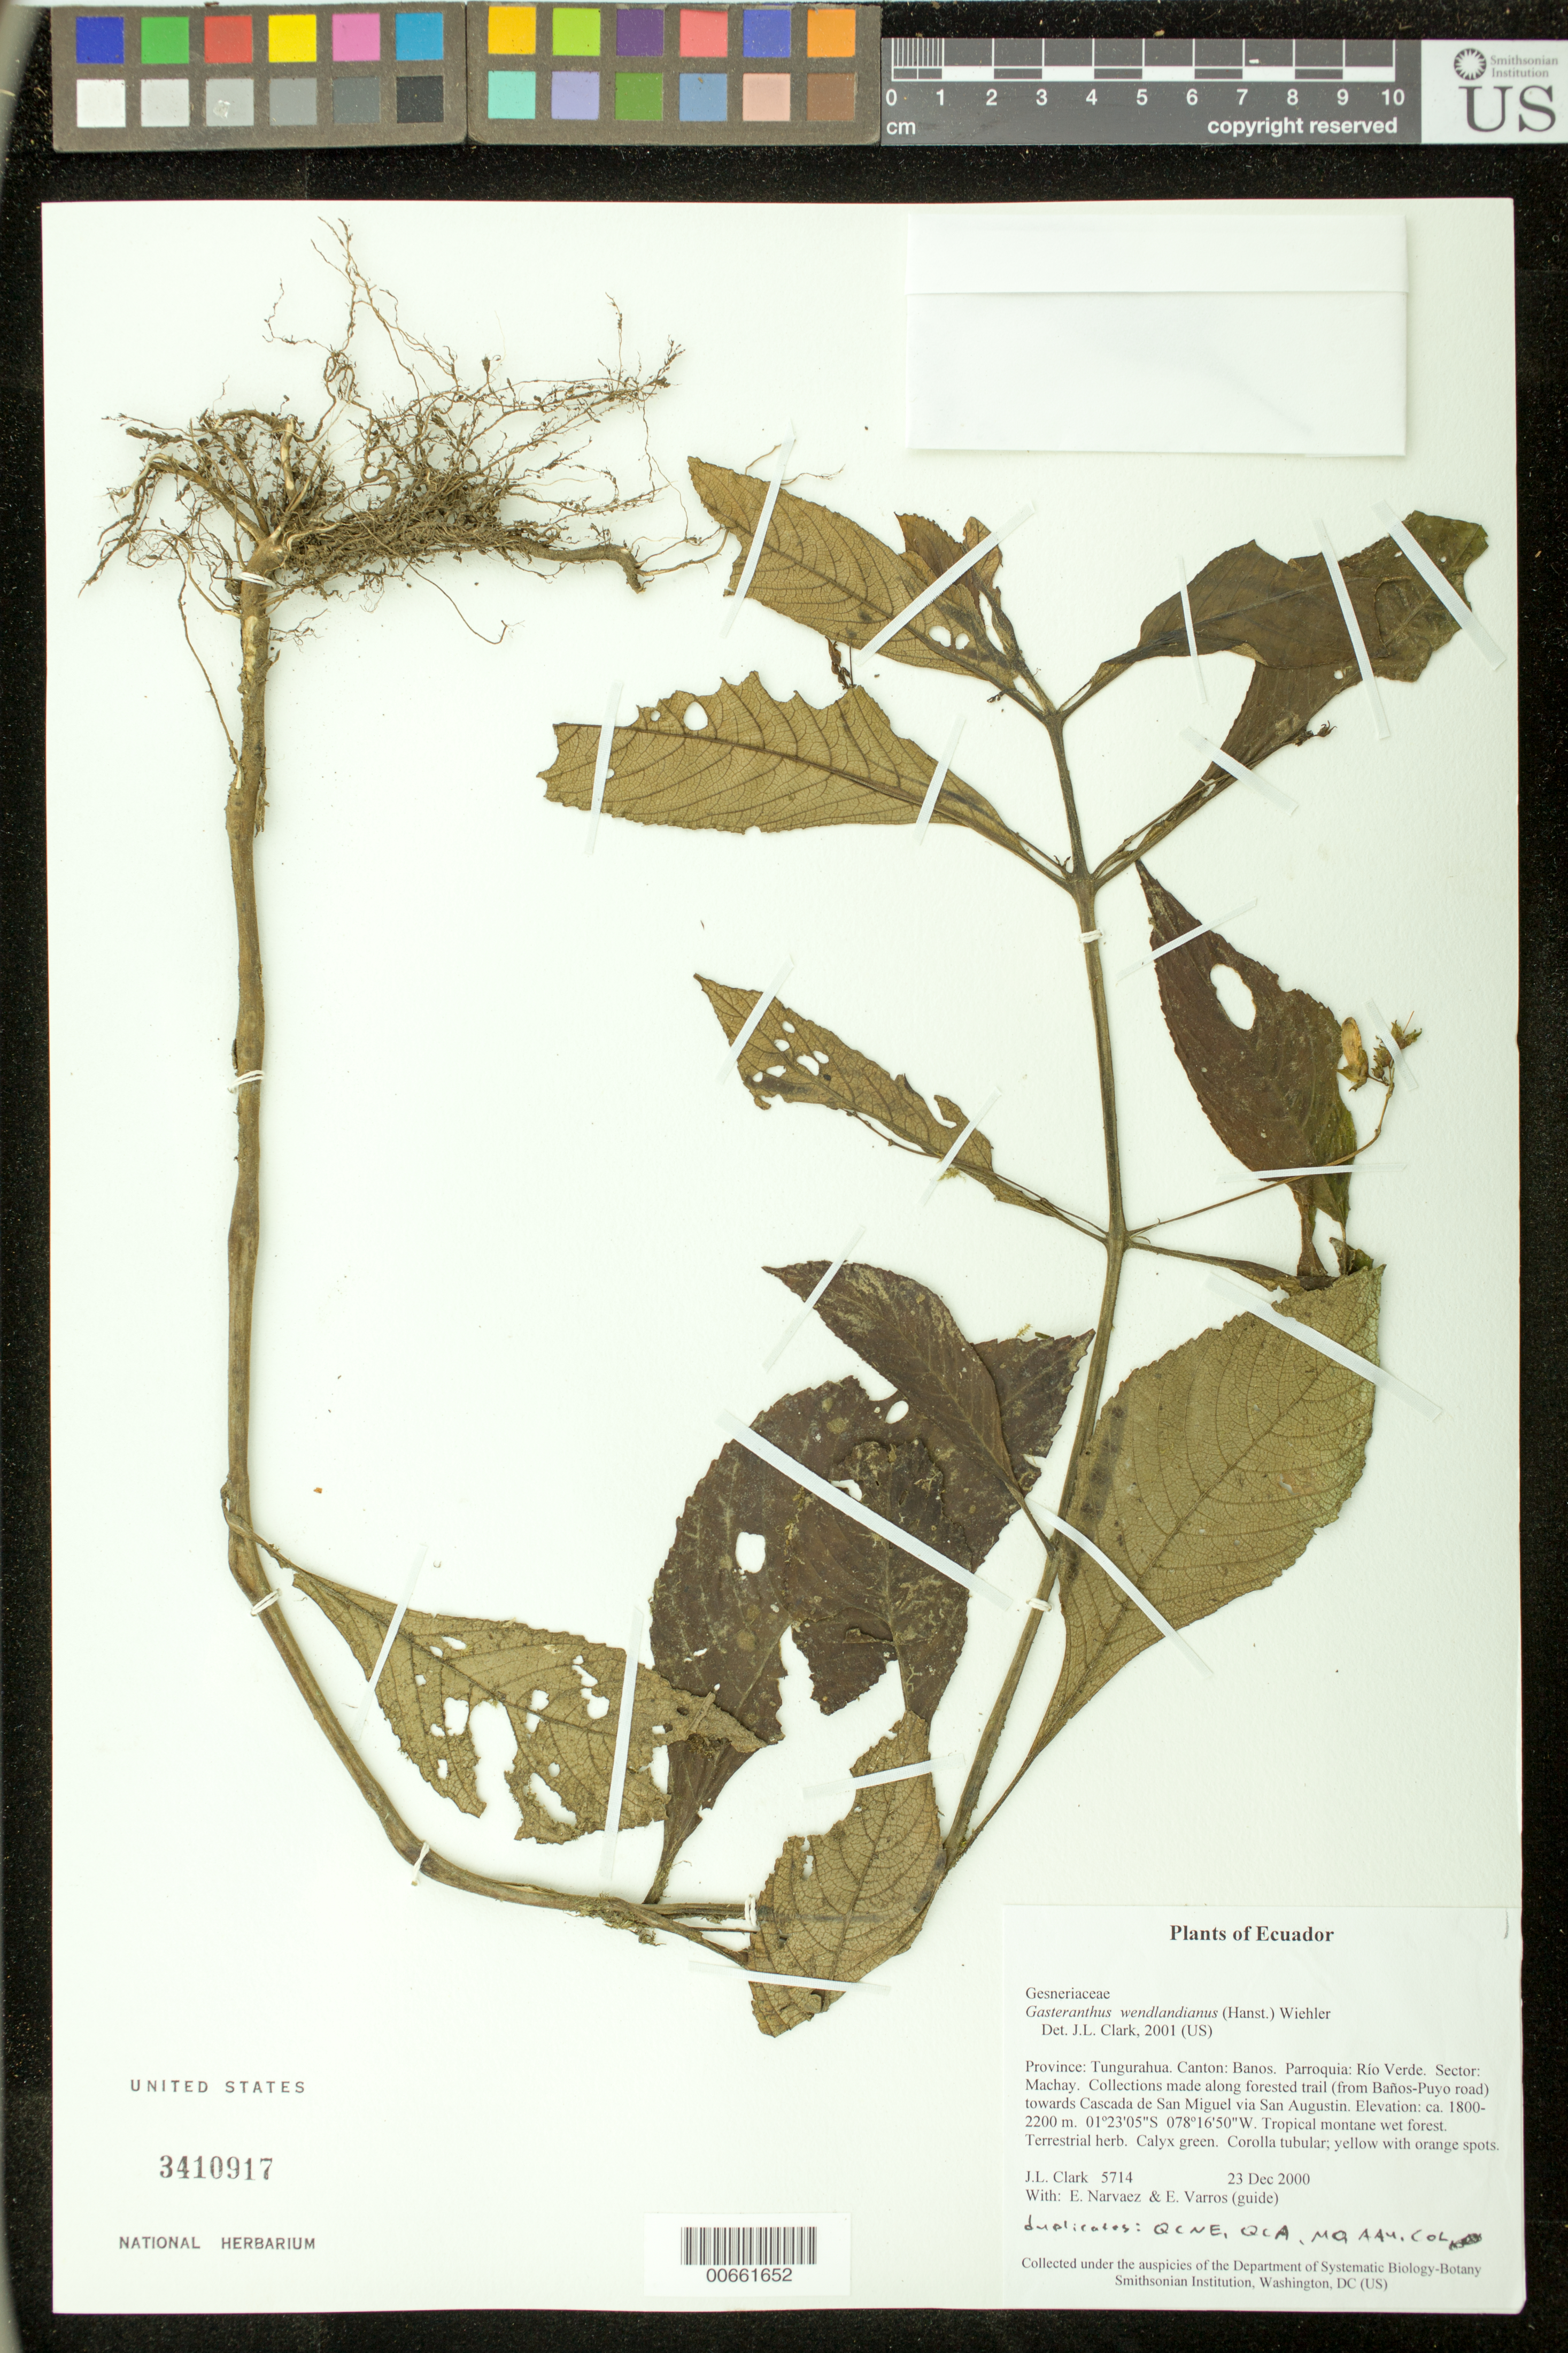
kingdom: Plantae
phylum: Tracheophyta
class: Magnoliopsida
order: Lamiales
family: Gesneriaceae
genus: Gasteranthus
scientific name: Gasteranthus wendlandianus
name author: (Hanst.) Wiehler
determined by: Clark, J. L., (SEL), The Marie Selby Botanical Garden (UNITED STATES)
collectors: J. L. Clark, E. Narváez & E. Varros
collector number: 5714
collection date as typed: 23 Dec 2000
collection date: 2000-12-23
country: Ecuador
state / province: Tungurahua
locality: Cantón: Banos. Parroquia: Río Verde. Sector: Machay. Collections made along forested trail (from Baños-Puyo road) towards Cascada de San Miguel via San Augustin.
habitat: Tropical montane wet forest.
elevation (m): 1800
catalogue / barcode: US 3410917